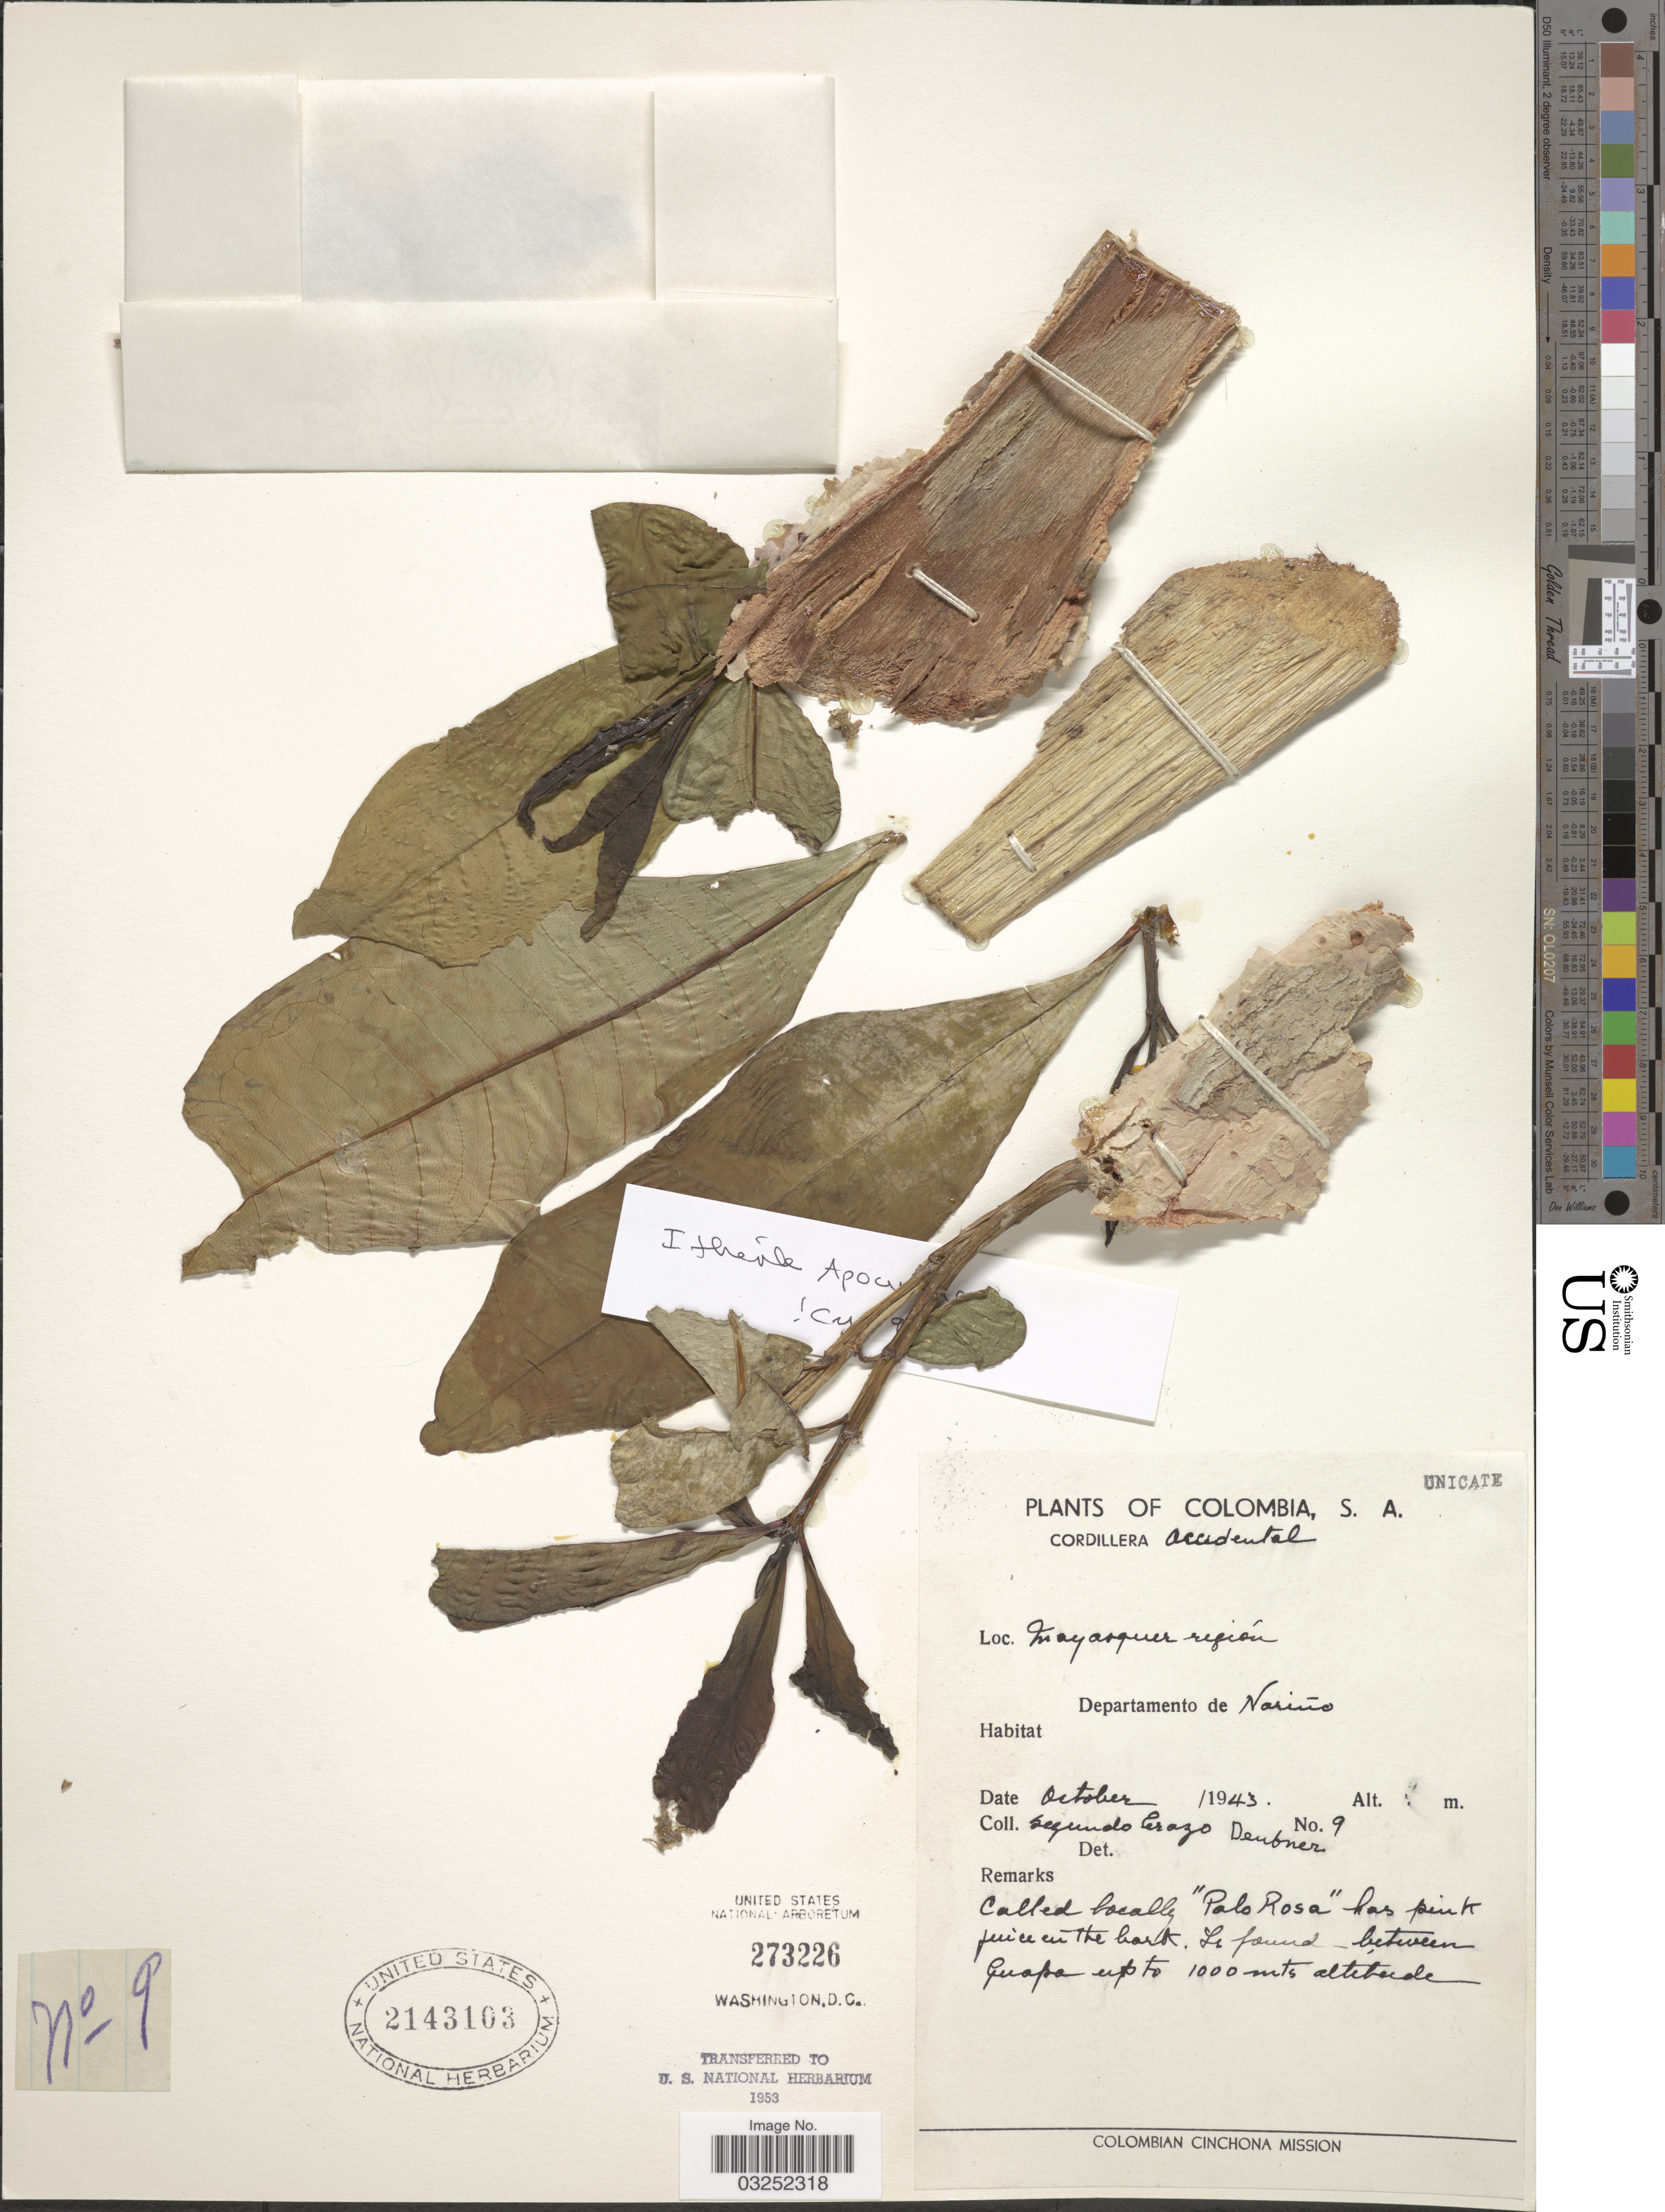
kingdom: Plantae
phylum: Tracheophyta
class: Magnoliopsida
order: Gentianales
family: Apocynaceae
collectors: S. Cerazo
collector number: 9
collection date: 1943-10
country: Colombia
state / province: Nariño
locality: Cordillera Occidental, Mayasquer región, Departamento de Nariño.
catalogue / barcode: US 2143103